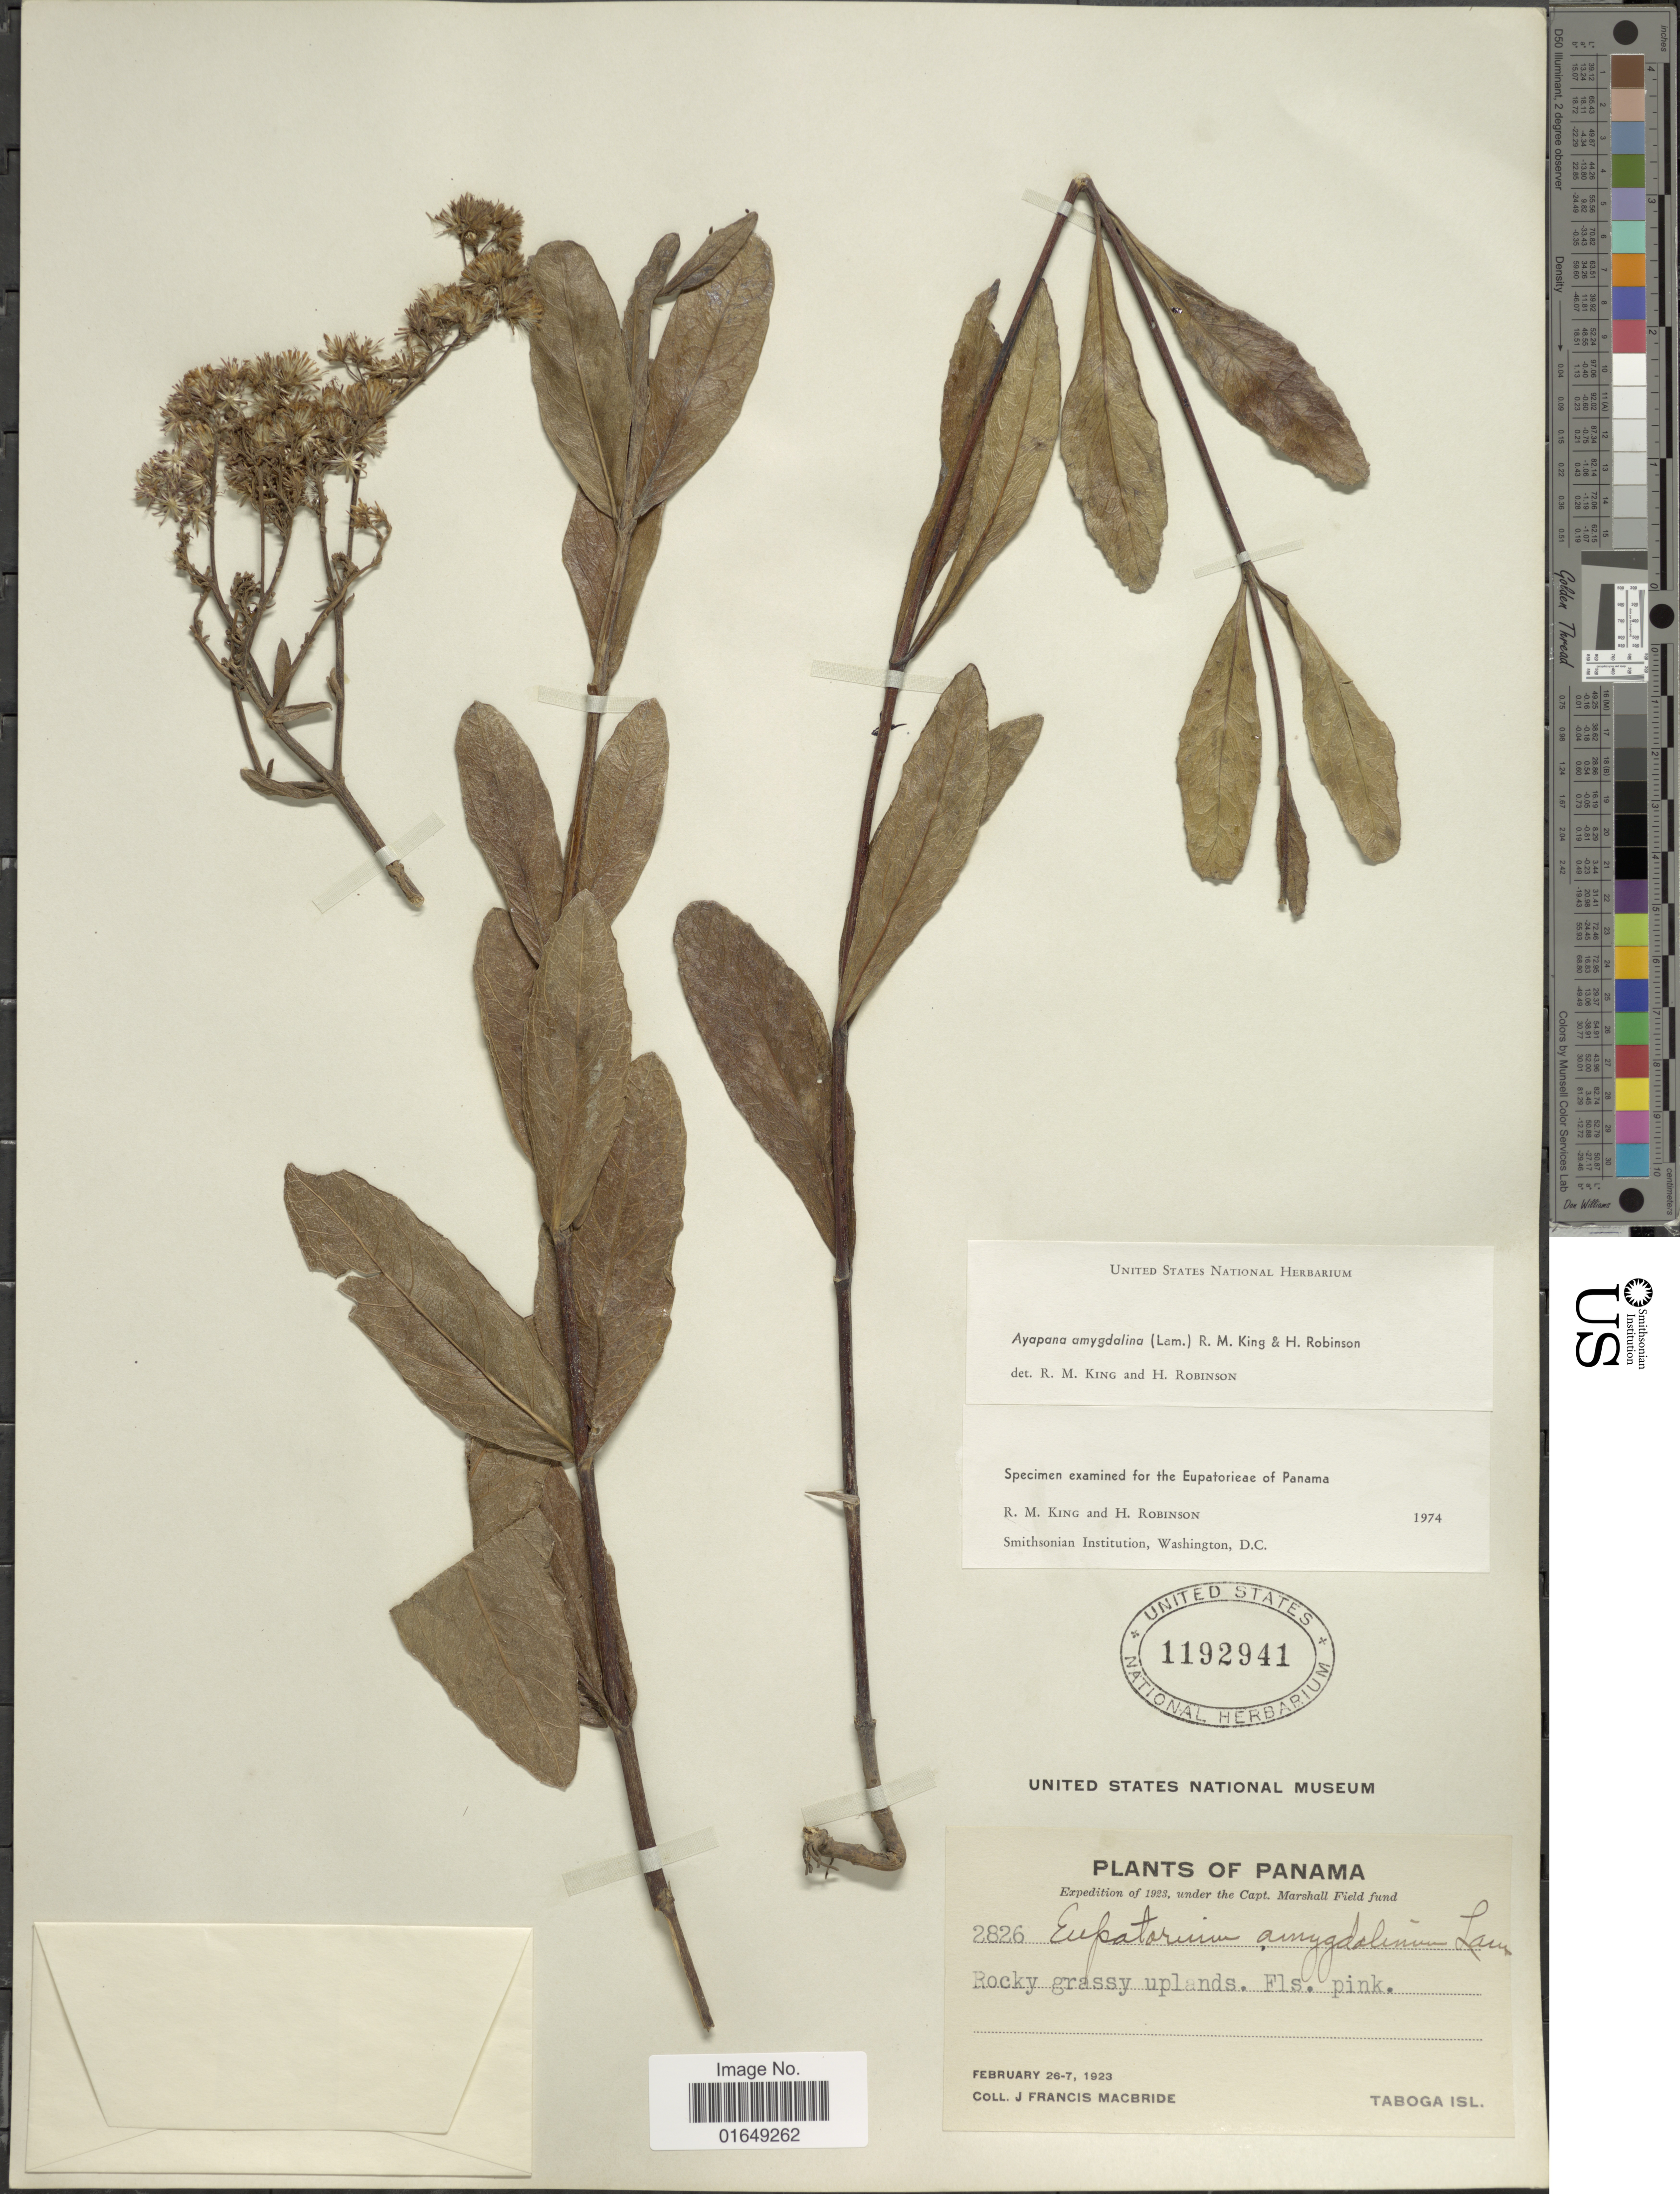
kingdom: Plantae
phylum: Tracheophyta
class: Magnoliopsida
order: Asterales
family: Asteraceae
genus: Ayapana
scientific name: Ayapana amygdalina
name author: (Lam.) R.M. King & H. Rob.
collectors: J. F. Macbride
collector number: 2826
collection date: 1923-02-26/1923-02-27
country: Panama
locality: Taboga Island., rocky grassy uplands.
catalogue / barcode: US 1192941